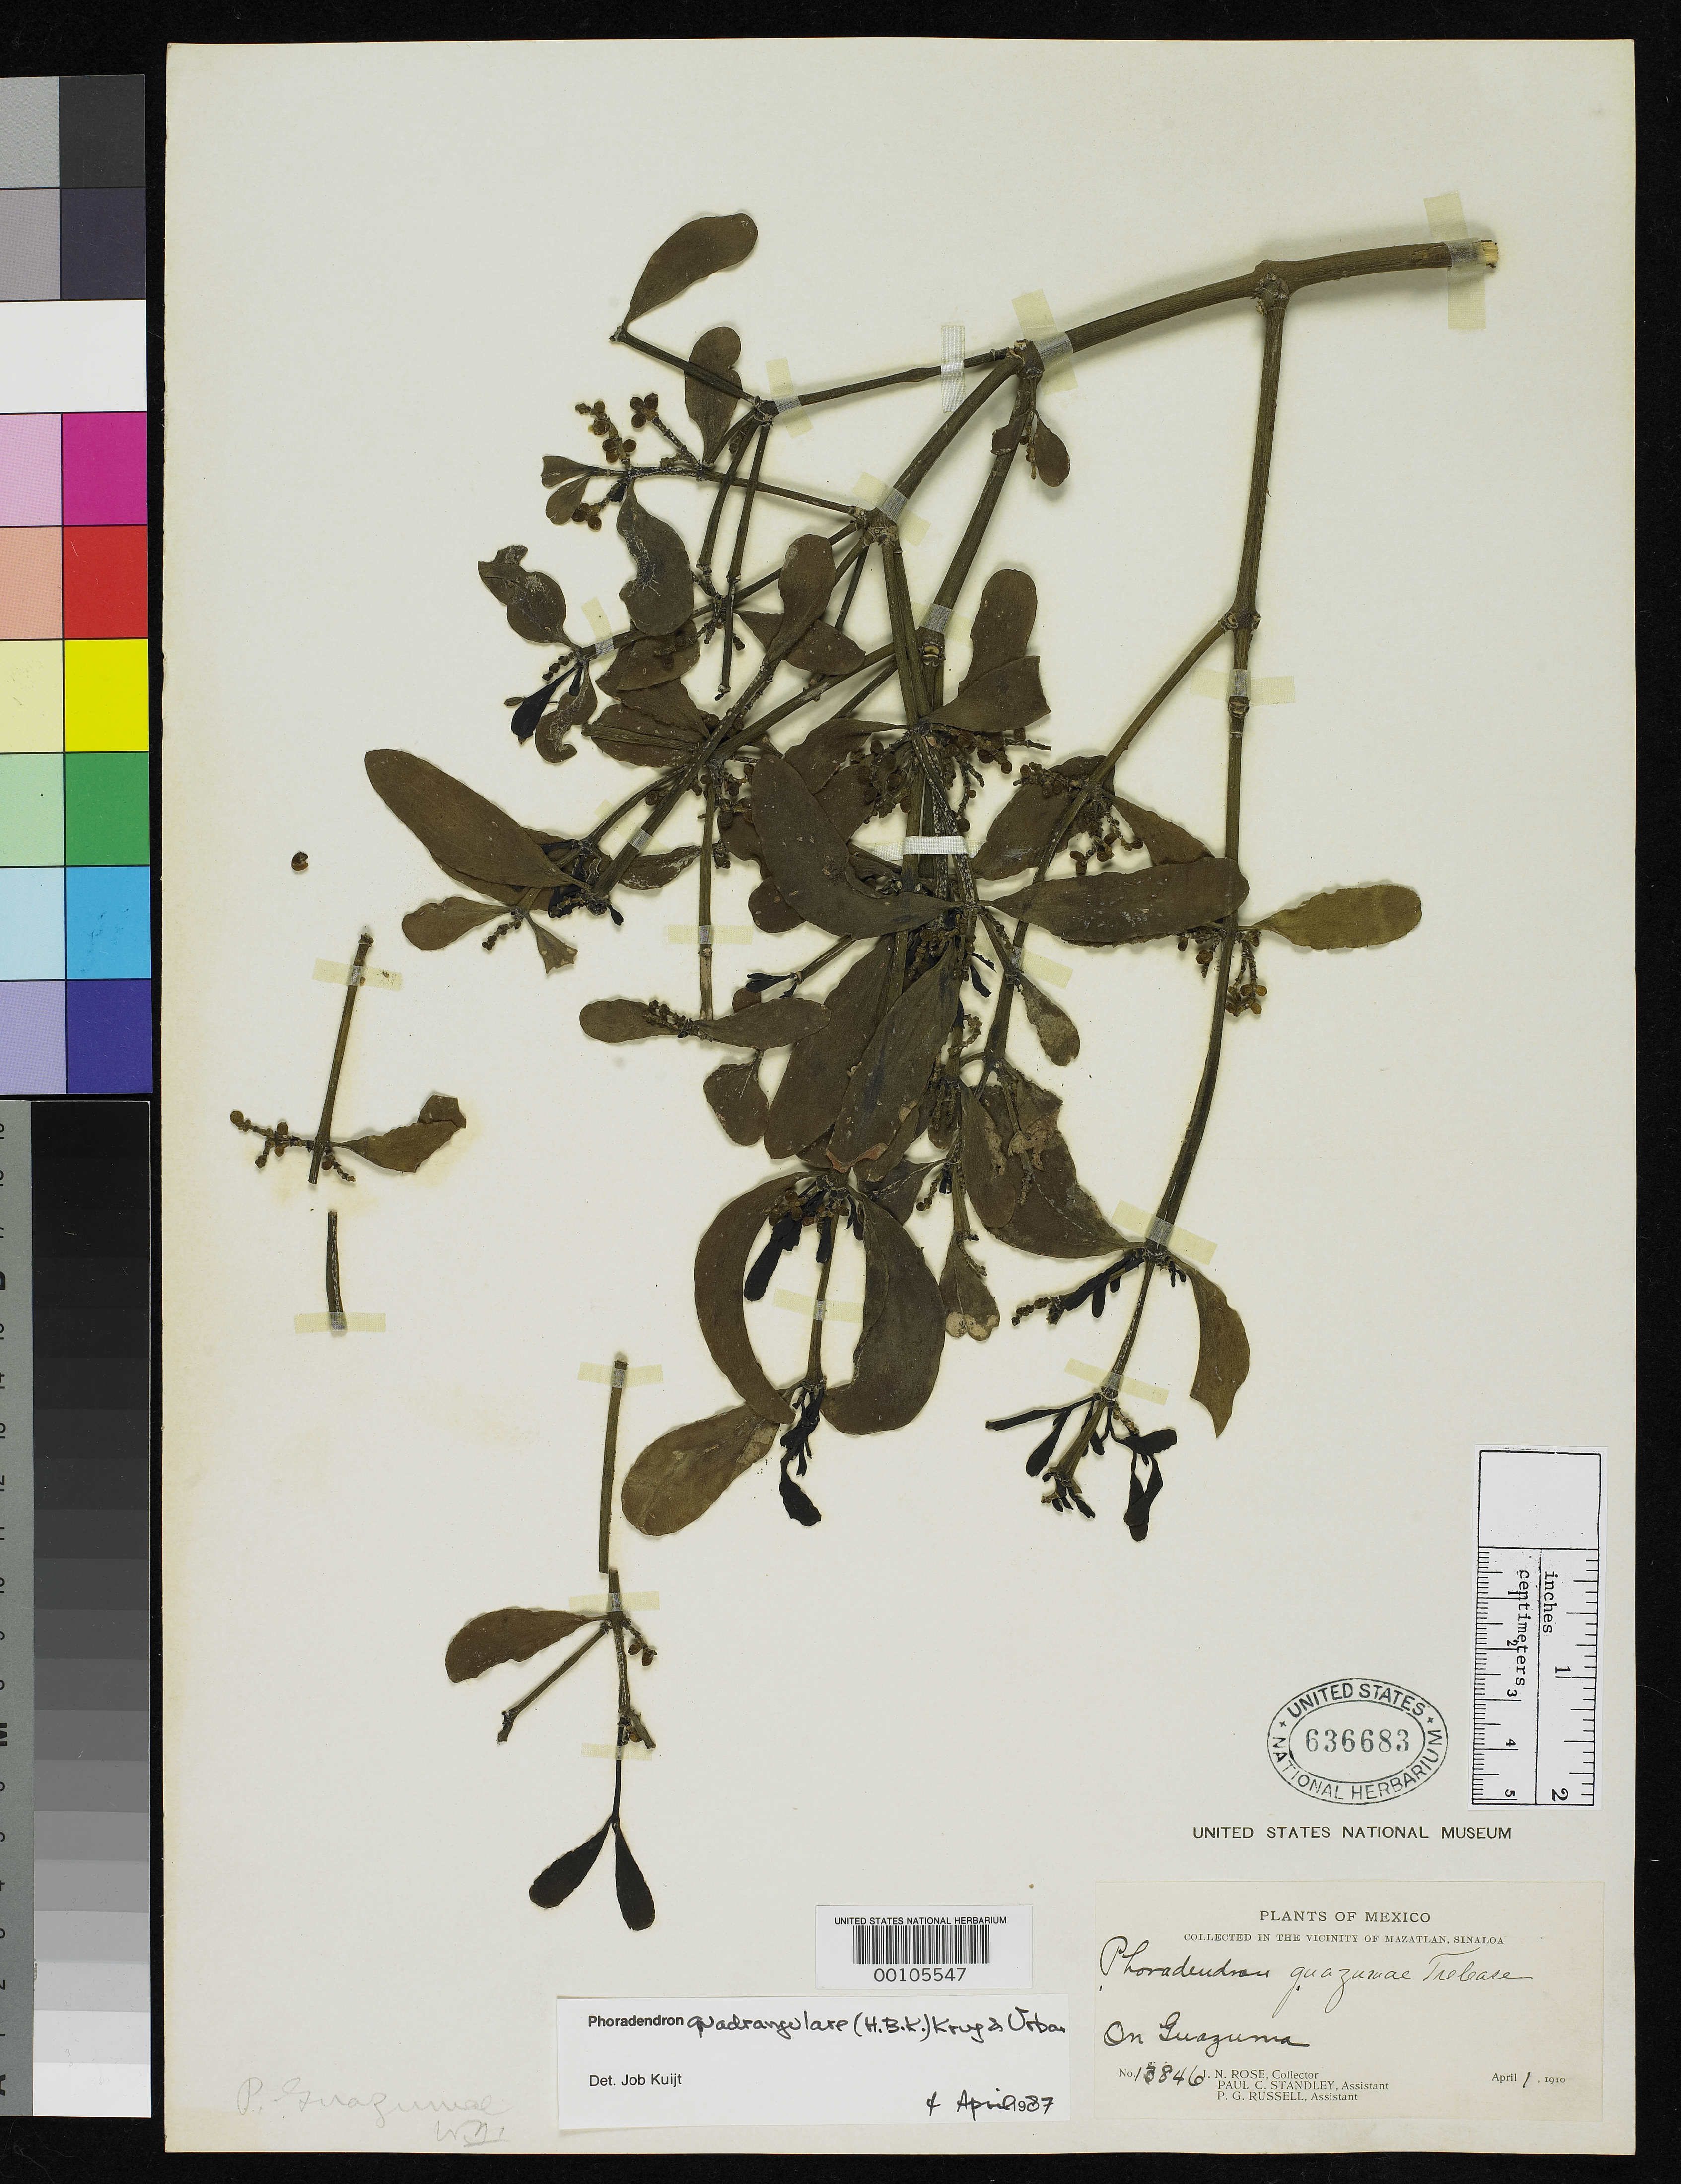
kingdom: Plantae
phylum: Tracheophyta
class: Magnoliopsida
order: Santalales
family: Viscaceae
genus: Phoradendron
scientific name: Phoradendron guazumae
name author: Trel.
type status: Isotype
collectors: J. N. Rose, P. C. Standley & P. G. Russell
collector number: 13846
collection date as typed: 01 Apr 1910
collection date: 1910-04-01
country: Mexico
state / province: Sinaloa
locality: Mazatlan, Guaymas.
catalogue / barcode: US 636683